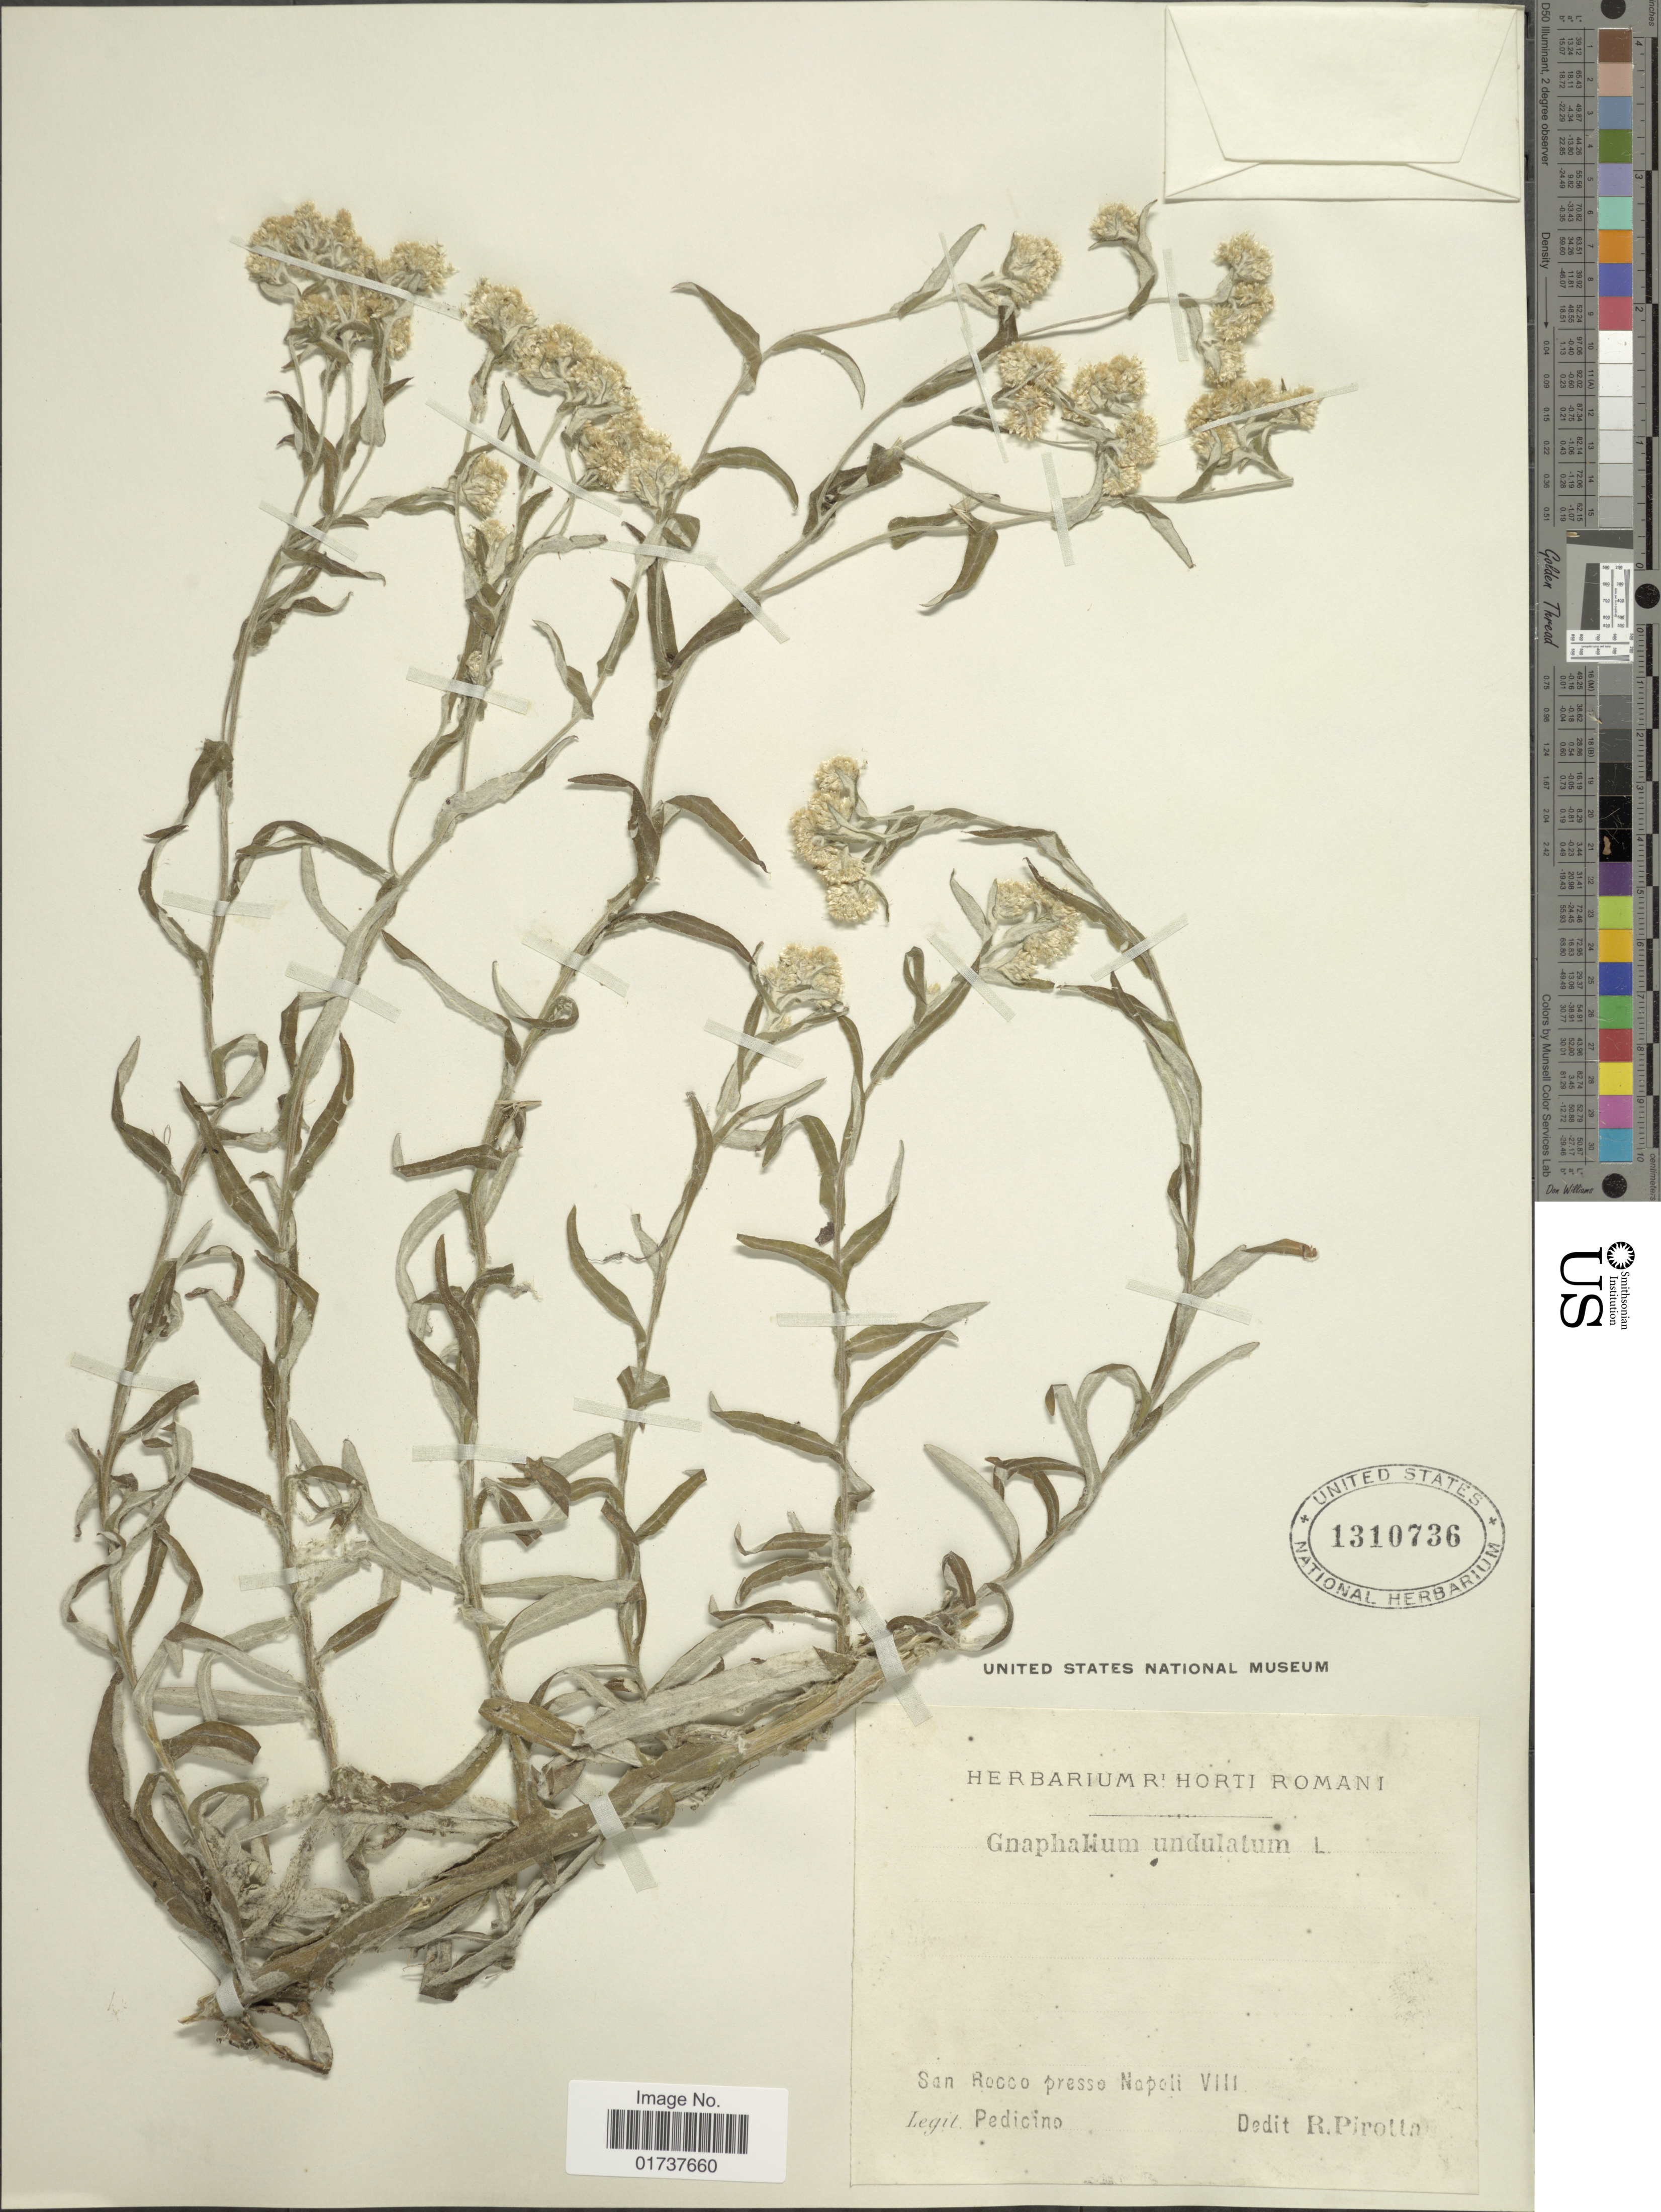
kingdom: Plantae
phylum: Tracheophyta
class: Magnoliopsida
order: Asterales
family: Asteraceae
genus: Gnaphalium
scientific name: Gnaphalium undulatum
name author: L.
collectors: Pedicino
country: Italy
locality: San Rocco presso Napoli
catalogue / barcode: US 1310736